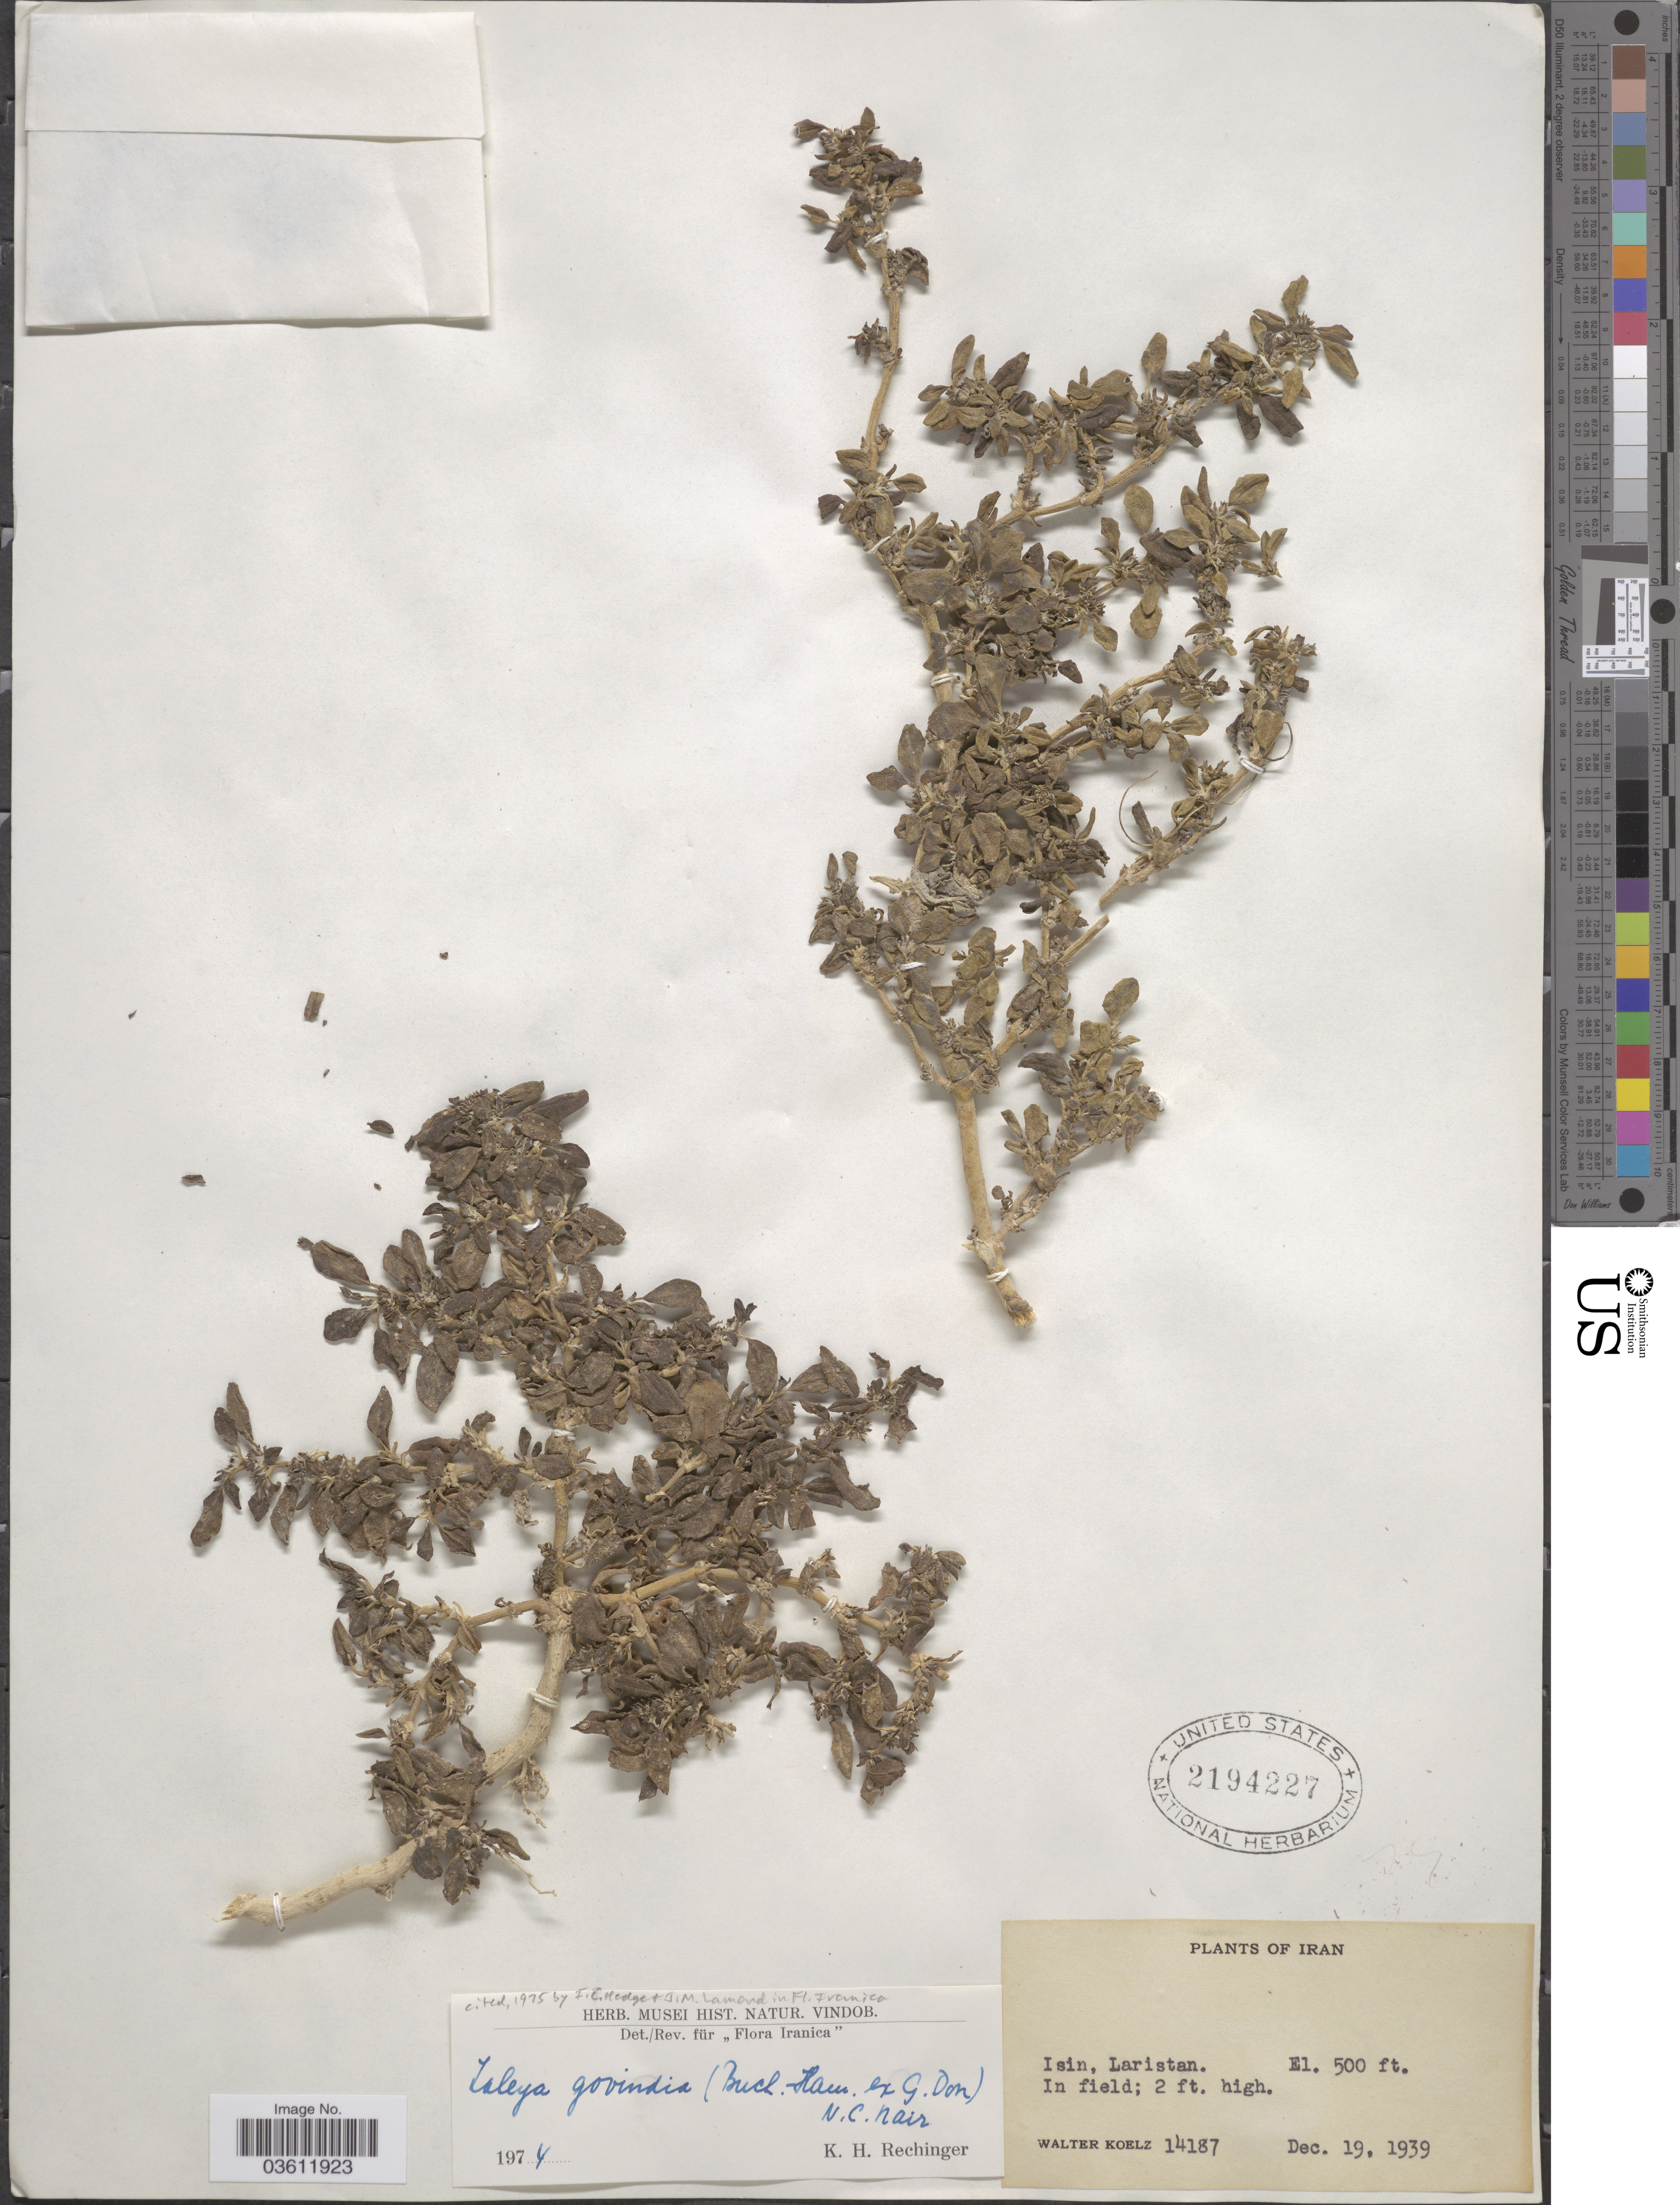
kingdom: Plantae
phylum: Tracheophyta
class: Magnoliopsida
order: Caryophyllales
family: Aizoaceae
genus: Zaleya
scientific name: Zaleya govindia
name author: N.C. Nair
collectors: W. N. Koelz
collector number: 14187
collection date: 1939-12-19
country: Iran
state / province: Hormozgan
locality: Isin, Laristan.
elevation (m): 152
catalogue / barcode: US 2194227